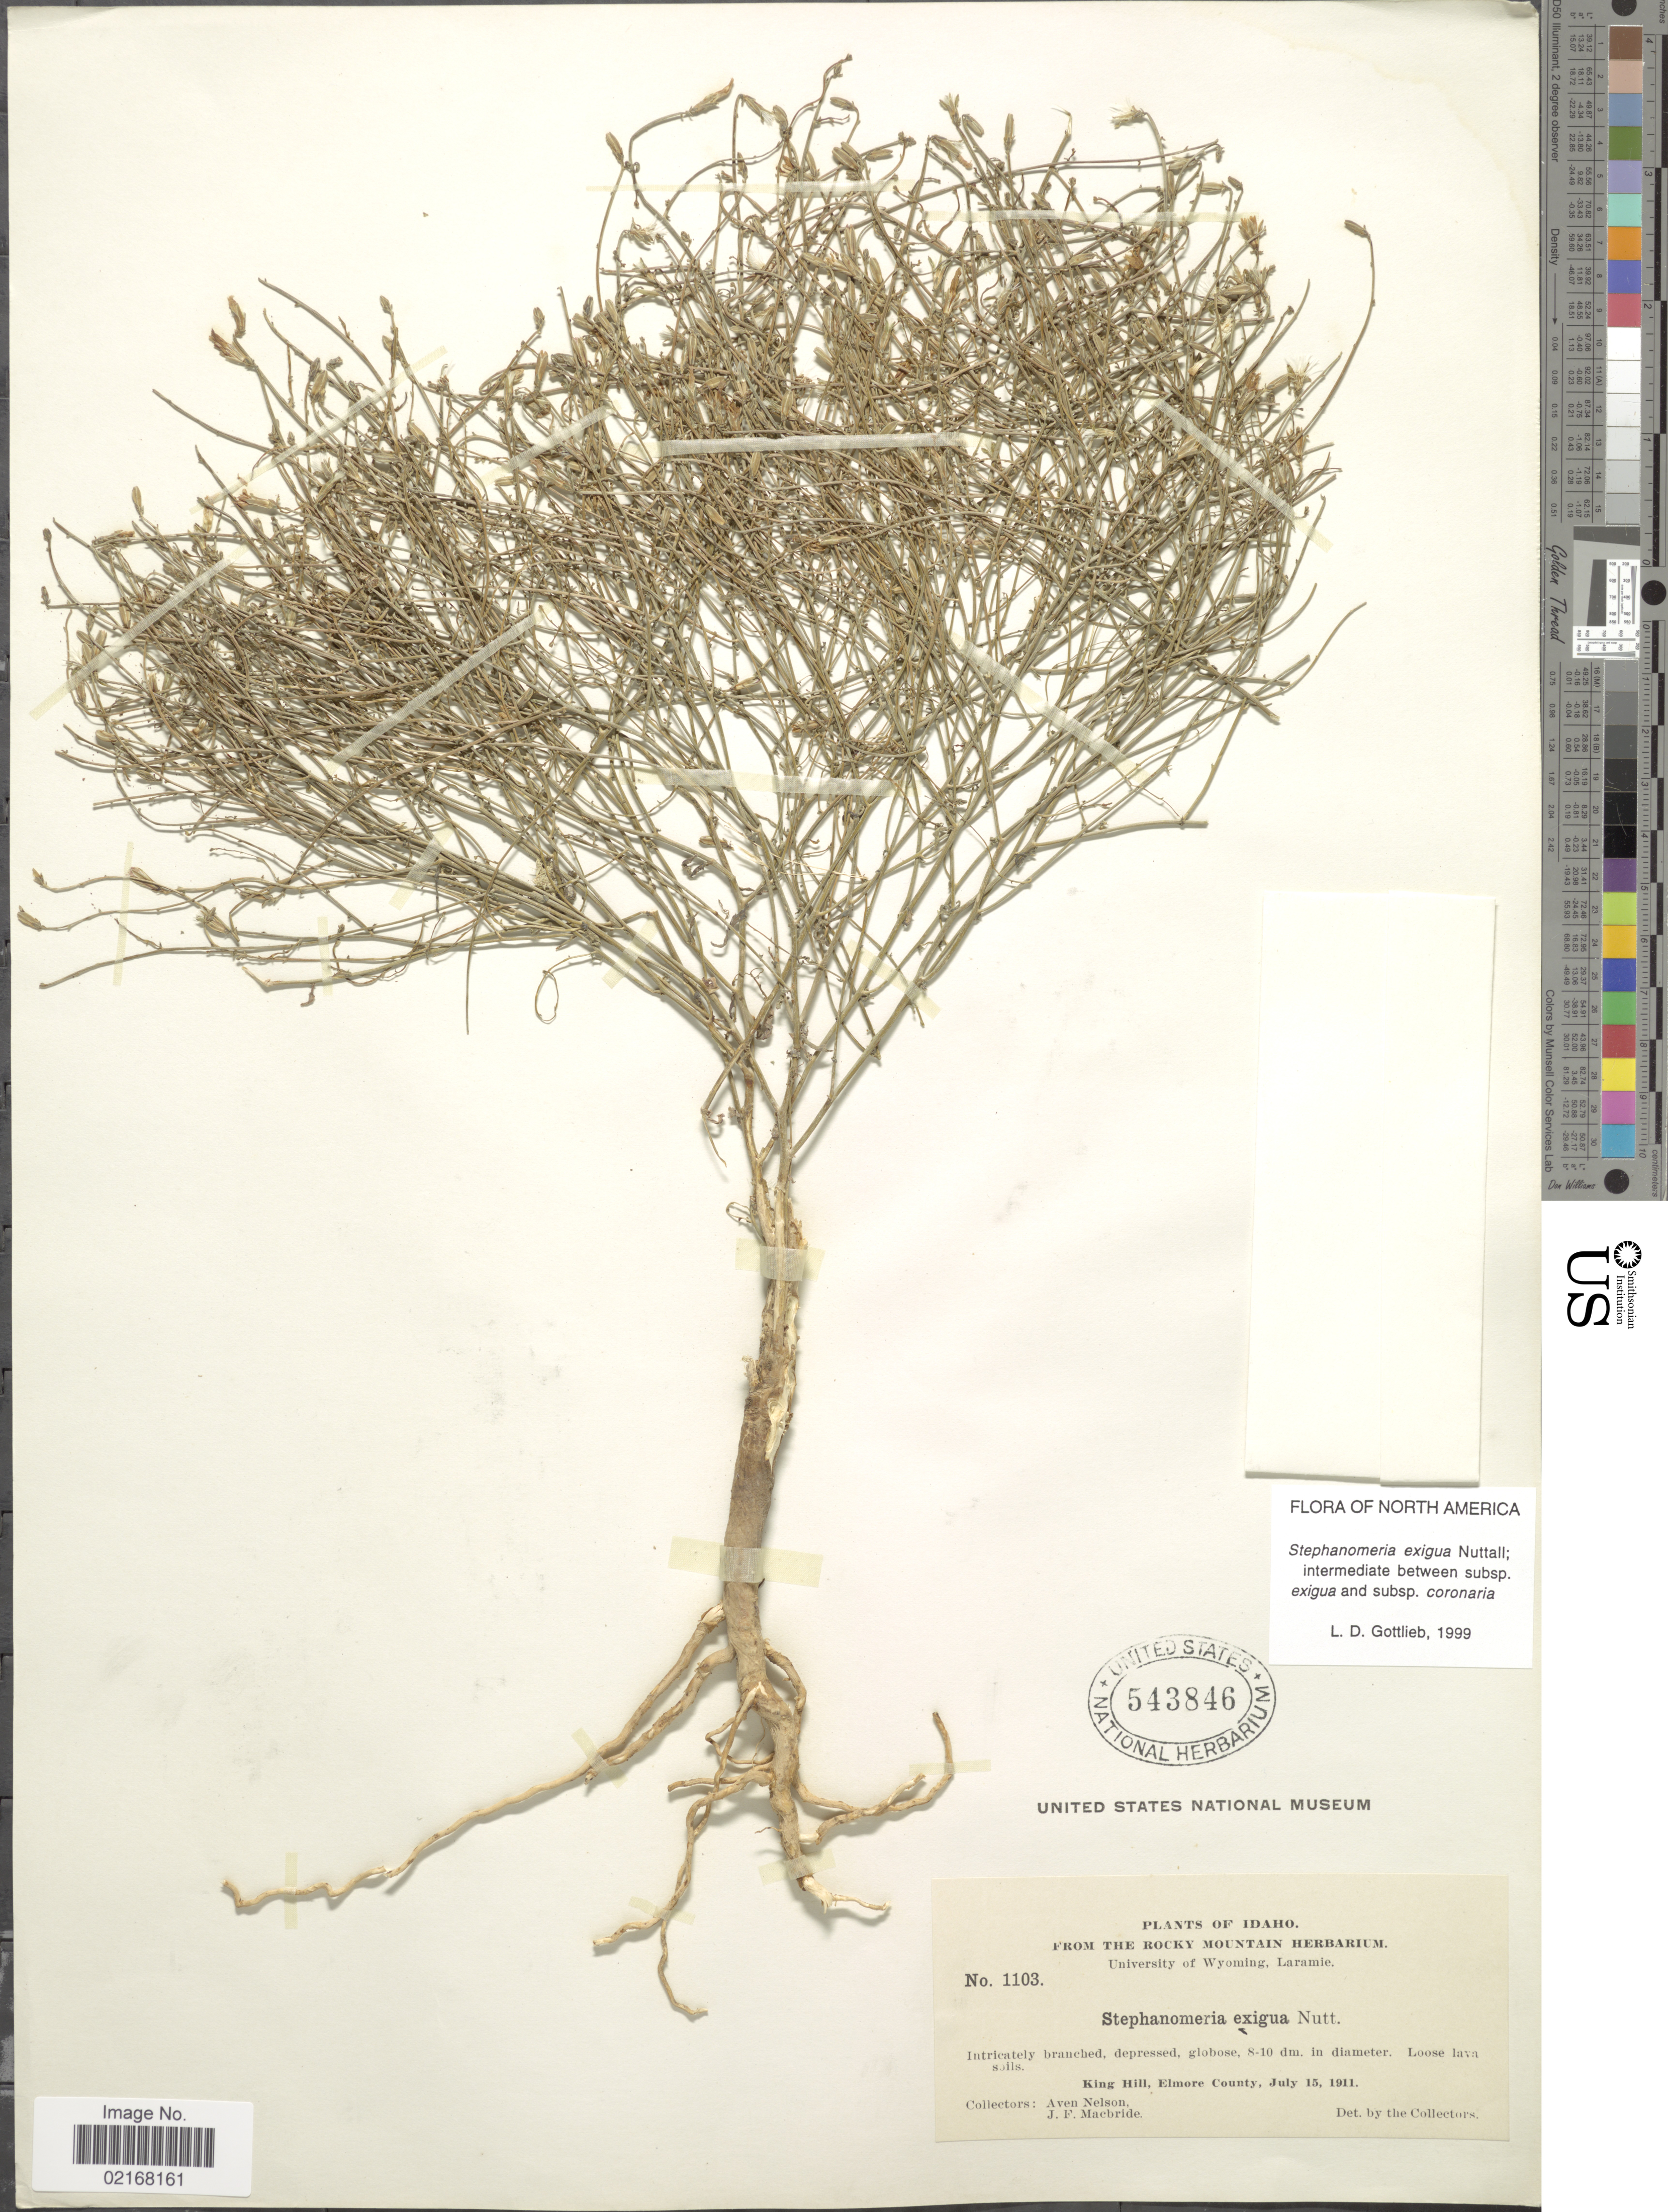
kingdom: Plantae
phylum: Tracheophyta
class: Magnoliopsida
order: Asterales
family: Asteraceae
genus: Stephanomeria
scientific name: Stephanomeria exigua subsp. coronaria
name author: (Greene) Gottlieb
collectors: A. Nelson & J. F. Macbride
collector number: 1103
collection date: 1911-07-15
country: United States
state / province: Idaho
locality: King Hill, Elmore County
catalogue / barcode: US 543846